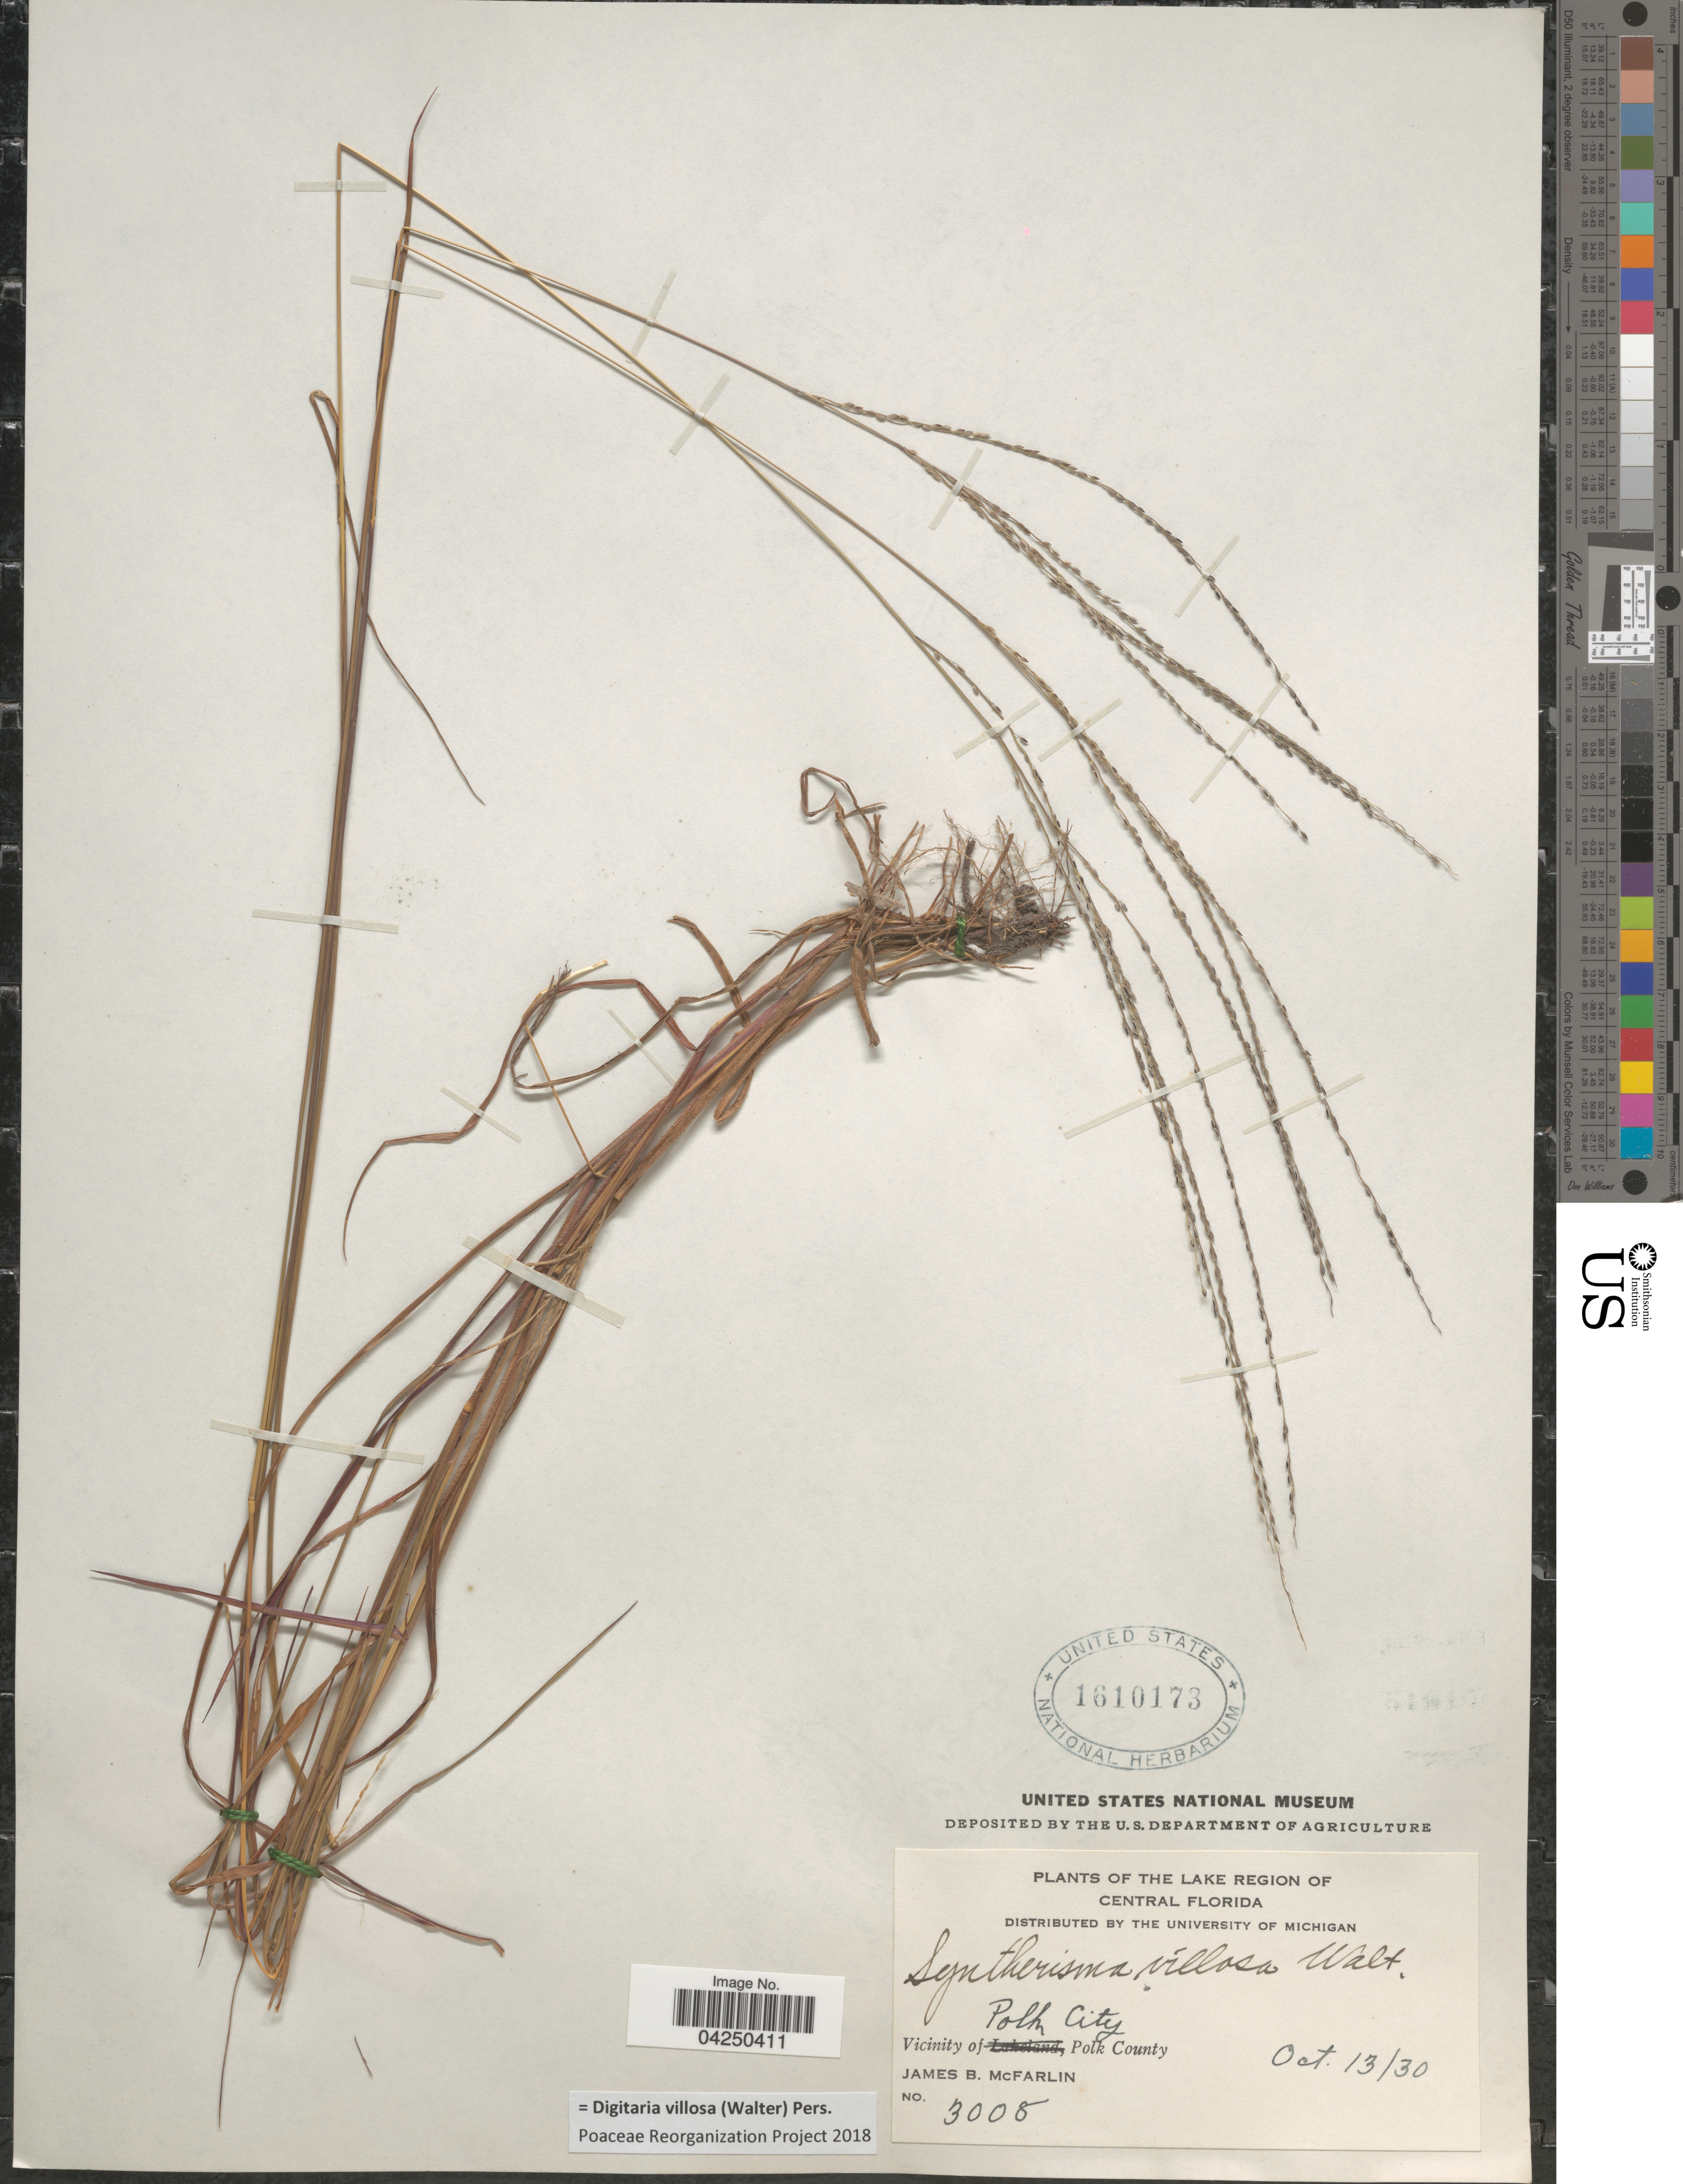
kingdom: Plantae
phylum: Tracheophyta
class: Liliopsida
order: Poales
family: Poaceae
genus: Digitaria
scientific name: Digitaria villosa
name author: (Walter) Pers.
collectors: J. McFarlin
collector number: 3008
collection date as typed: Transcribed d/m/y: 13/10/30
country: United States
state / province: Florida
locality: Lake Region of Central Florida. Vicinity of Polk City, Polk County.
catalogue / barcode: US 1610173